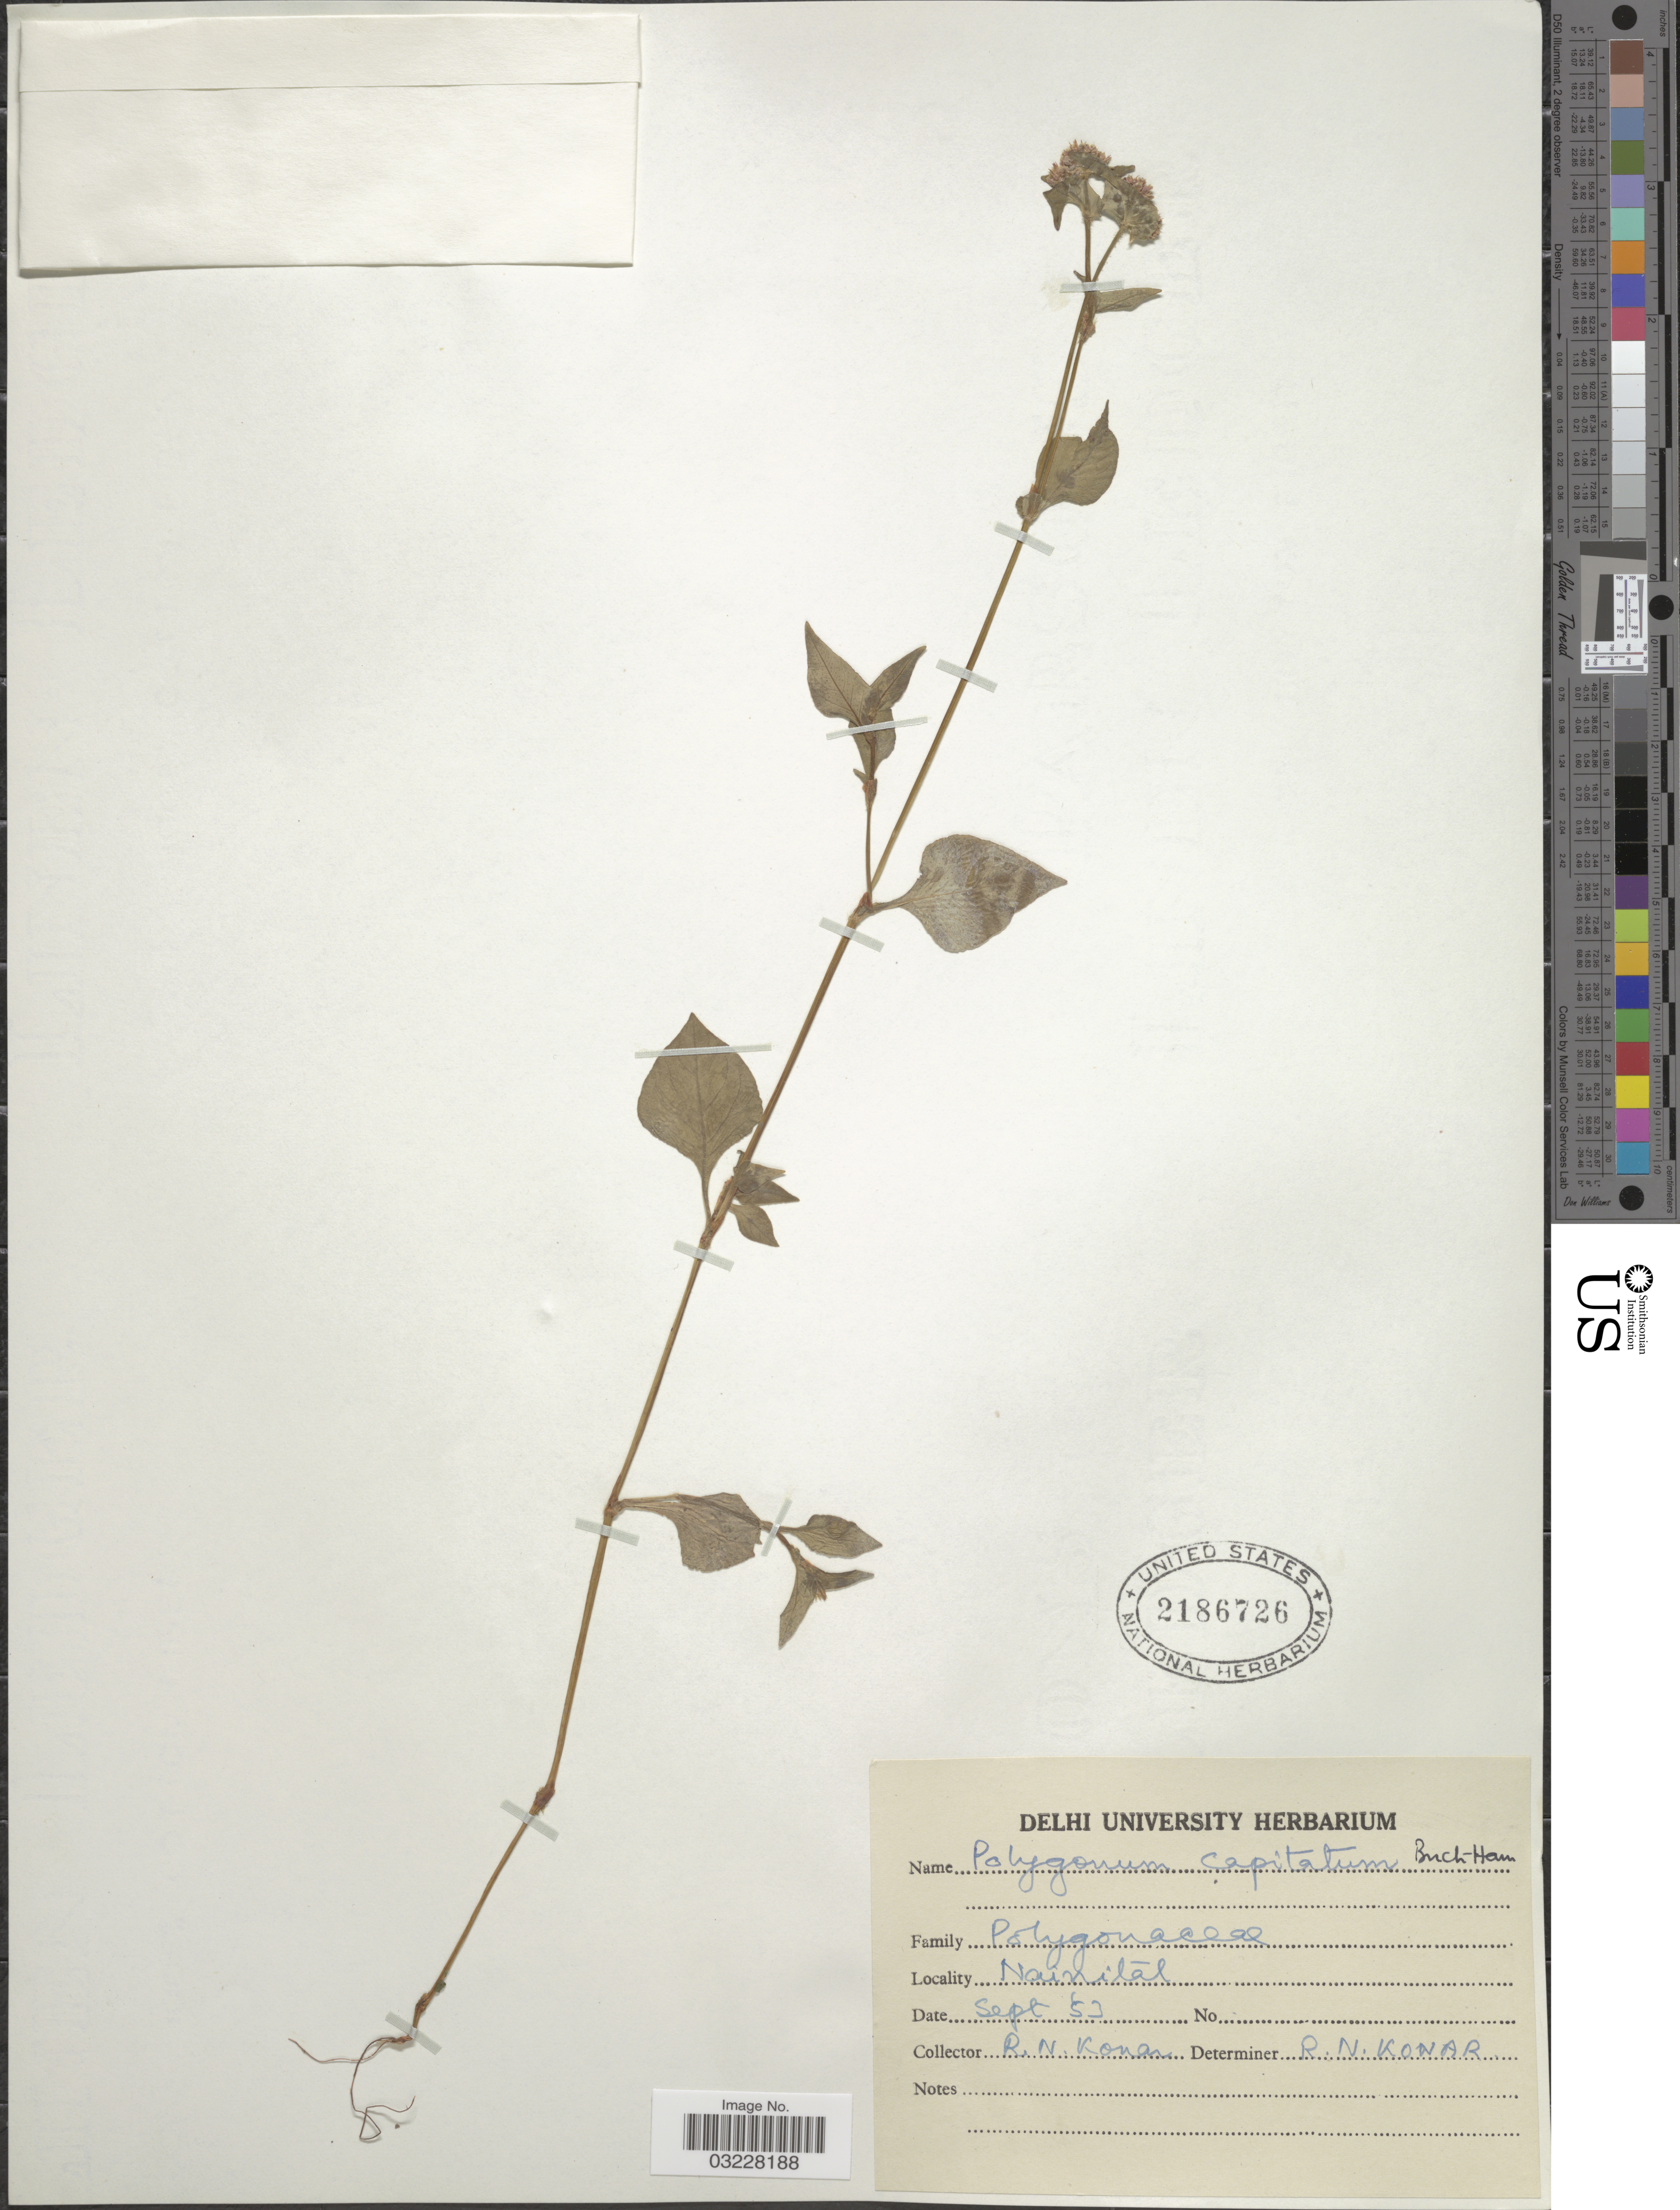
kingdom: Plantae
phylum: Tracheophyta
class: Magnoliopsida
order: Caryophyllales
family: Polygonaceae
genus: Polygonum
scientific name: Polygonum capitatum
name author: Buch.-Ham. ex D. Don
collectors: R. Konar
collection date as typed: Transcribed d/m/y: /9/53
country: India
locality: Nainital.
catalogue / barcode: US 2186726